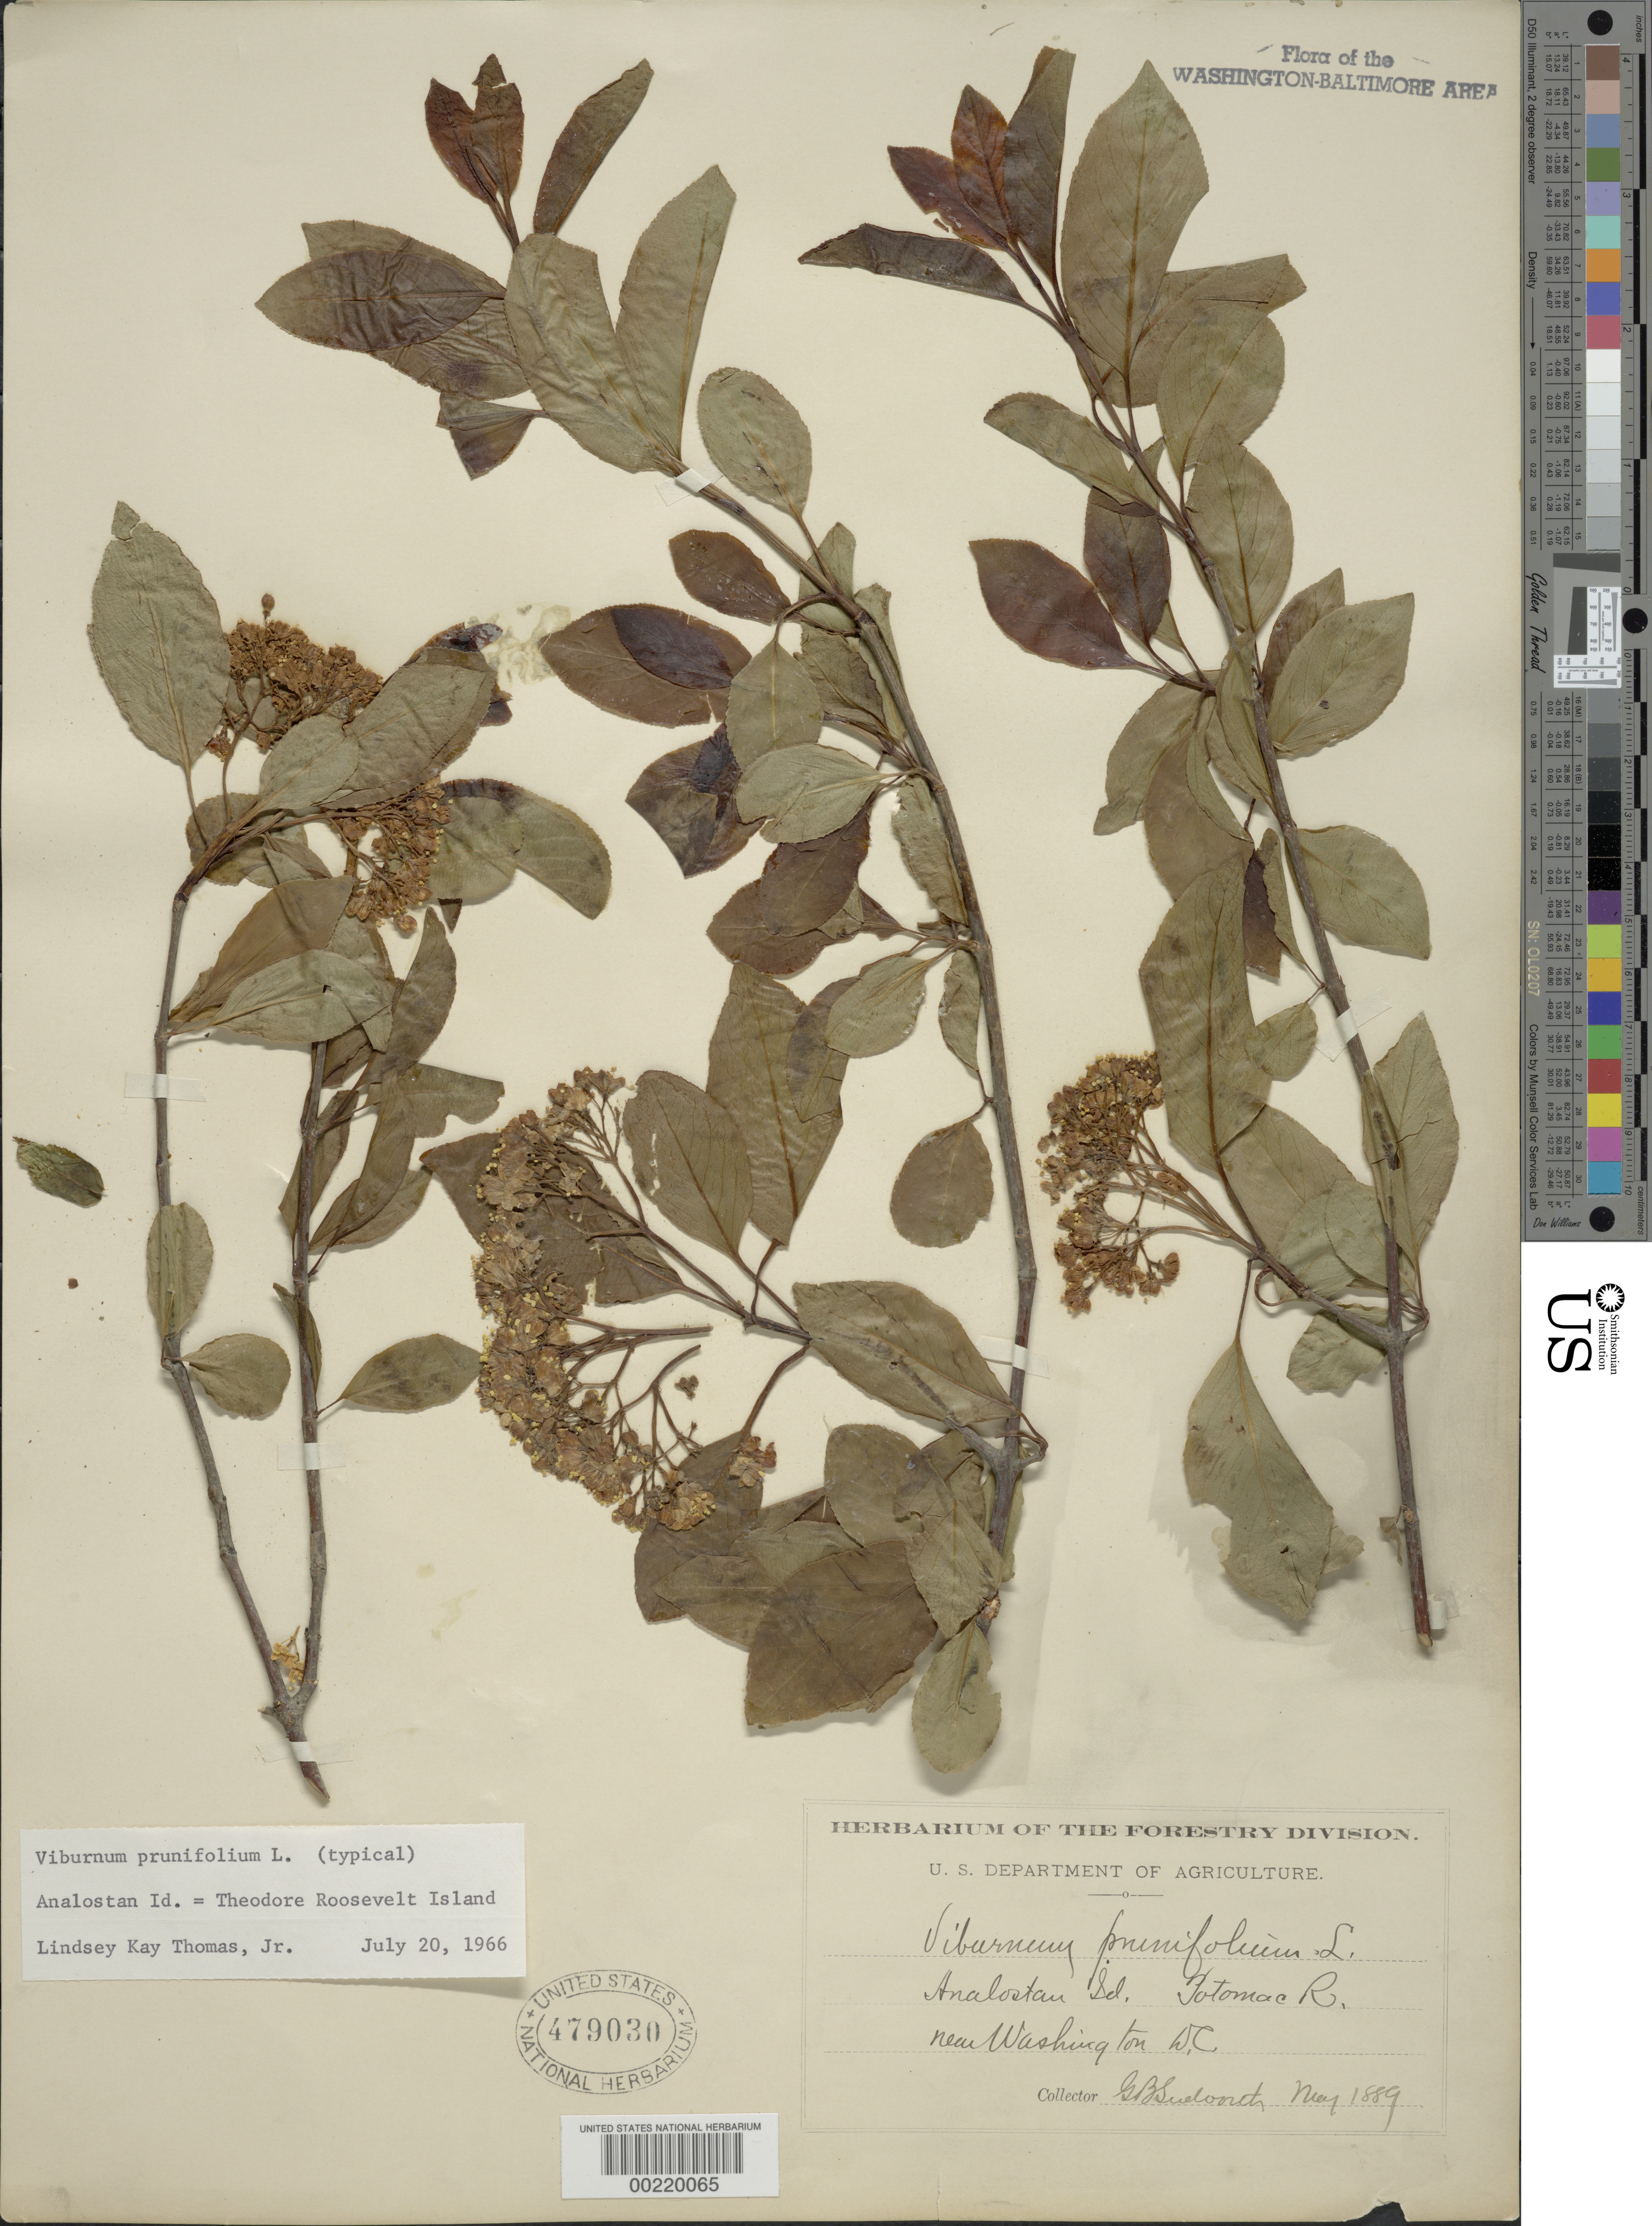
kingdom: Plantae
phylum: Tracheophyta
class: Magnoliopsida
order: Dipsacales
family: Viburnaceae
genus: Viburnum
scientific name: Viburnum prunifolium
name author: L.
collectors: G. B. Sudworth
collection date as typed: May 1889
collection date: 1889-05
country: United States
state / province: District of Columbia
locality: Roosevelt Island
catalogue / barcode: US 479030